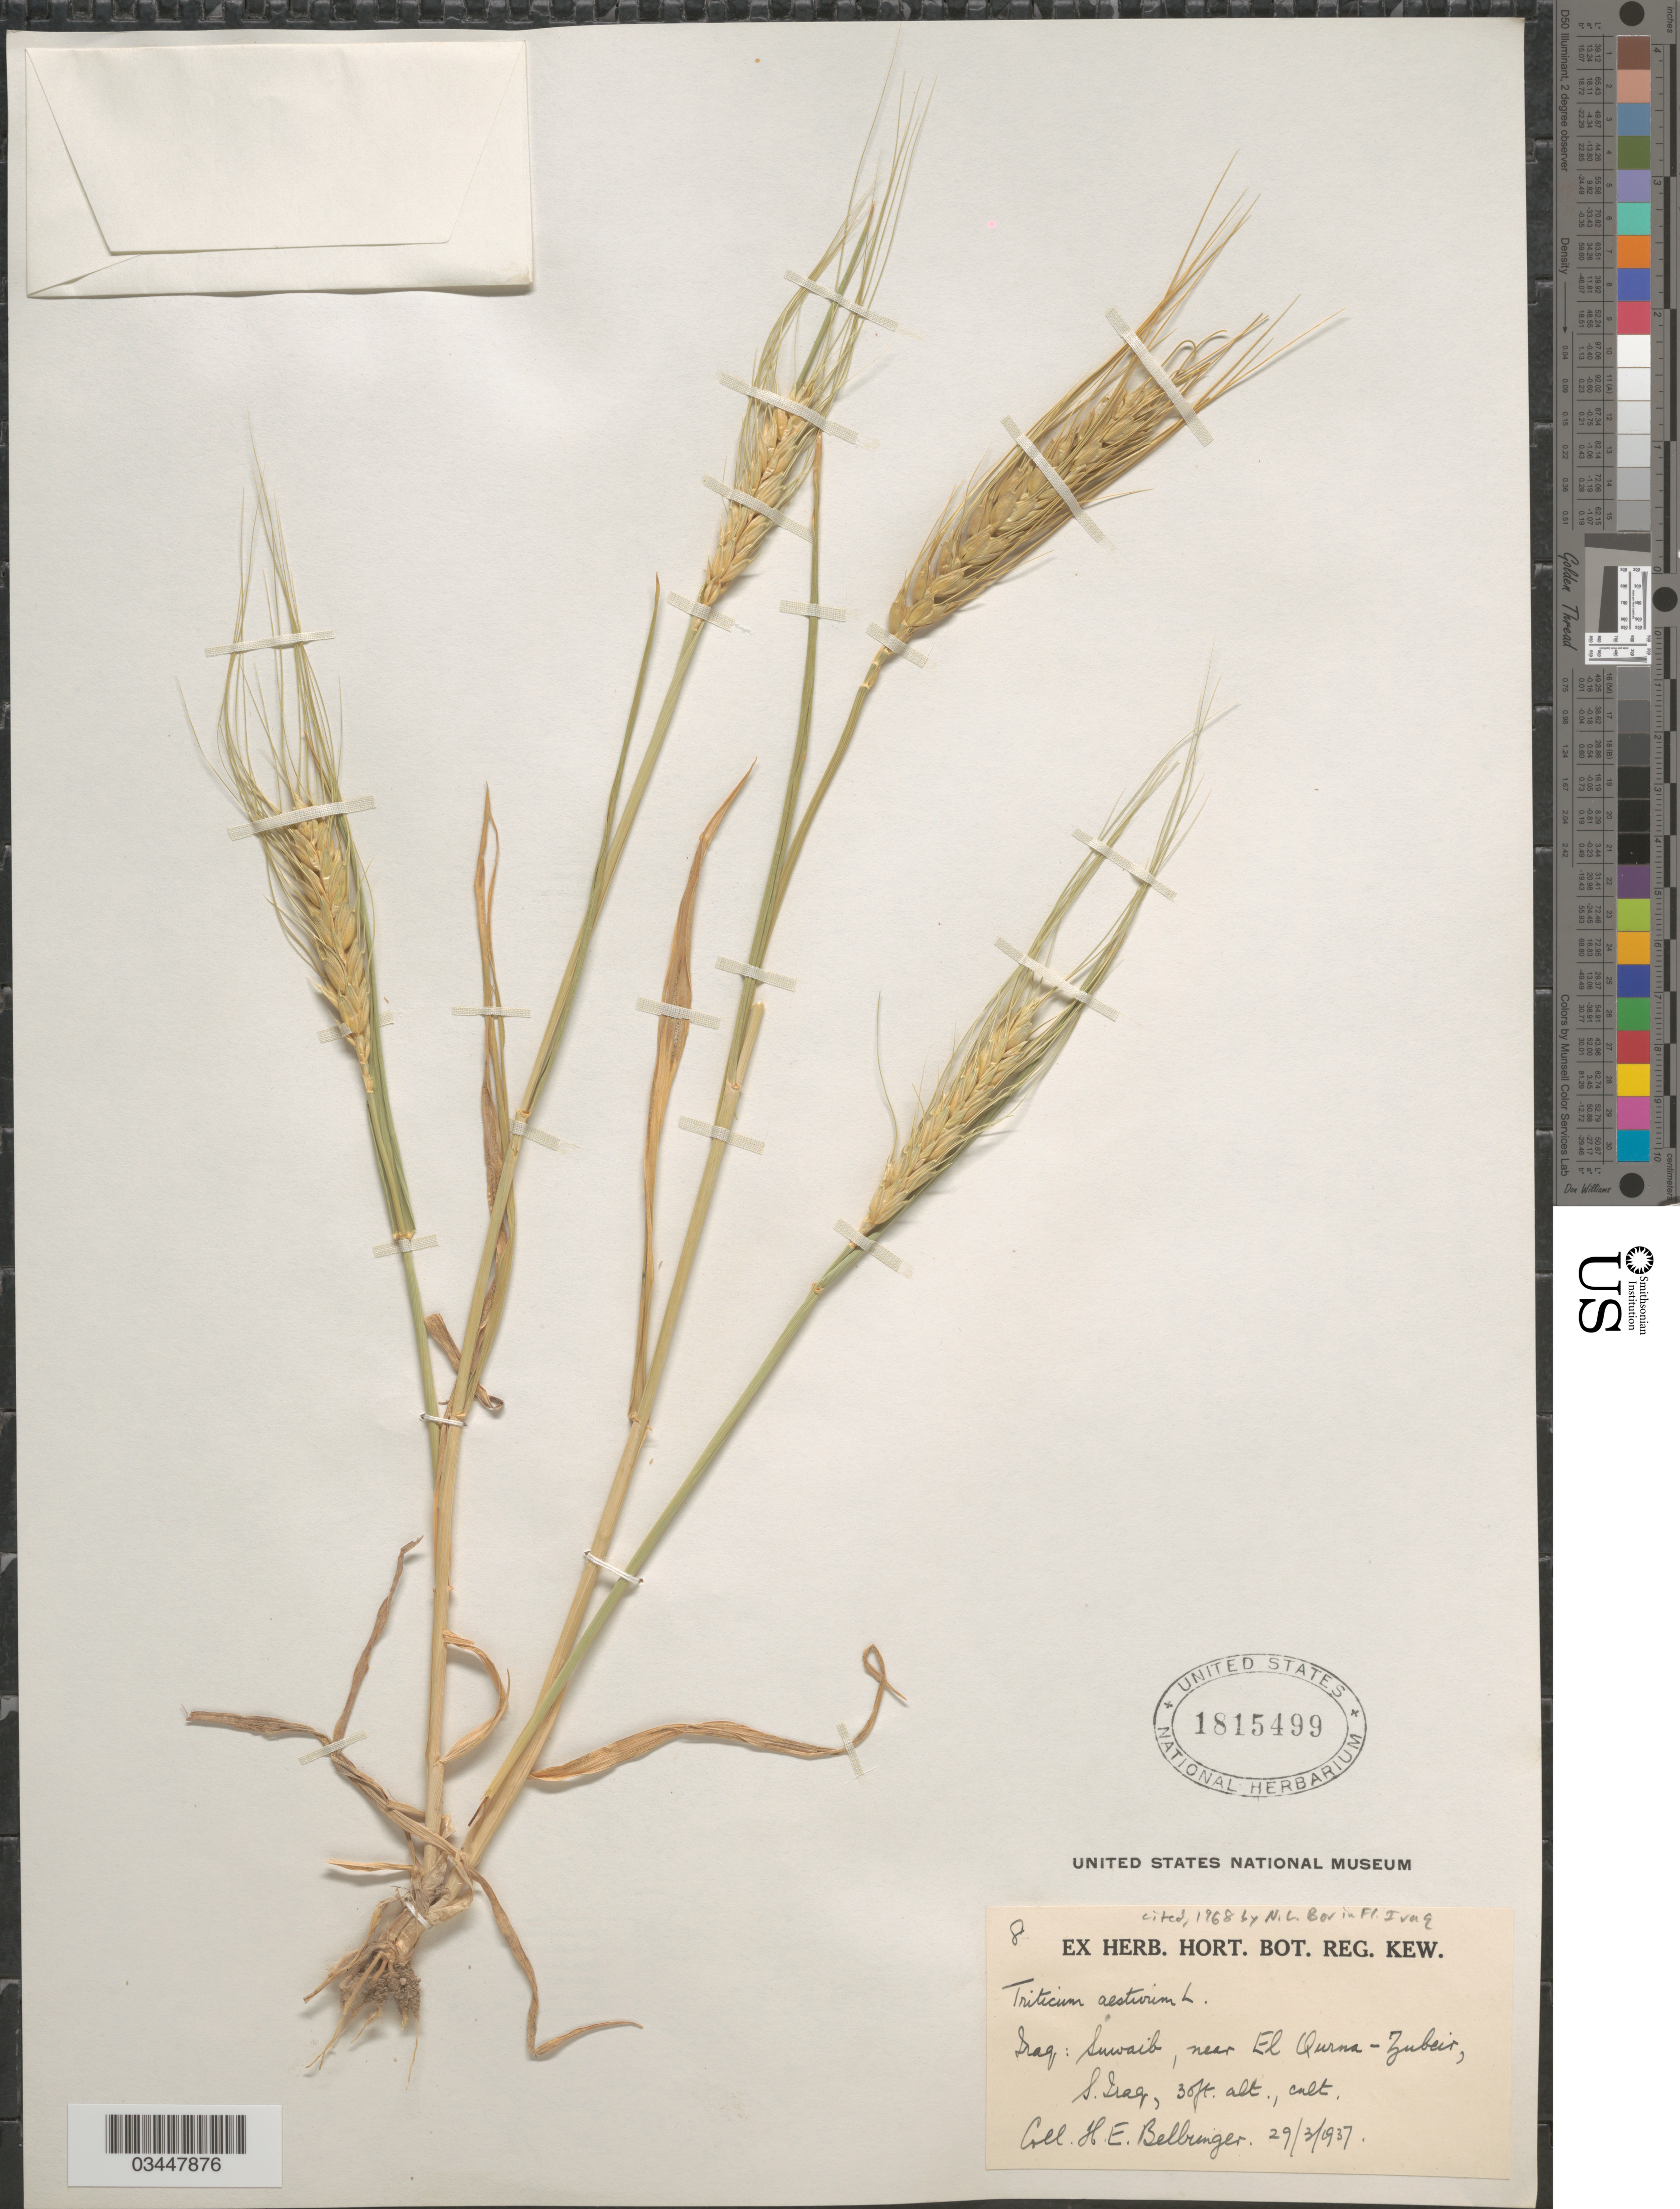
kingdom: Plantae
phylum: Tracheophyta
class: Liliopsida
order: Poales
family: Poaceae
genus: Triticum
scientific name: Triticum aestivum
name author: L.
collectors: H. Belbinger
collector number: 8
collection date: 1937-03-29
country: Iraq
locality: Suwaib, near El Qurna-Zubeir, S. Iraq, cult.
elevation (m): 9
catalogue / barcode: US 1815499